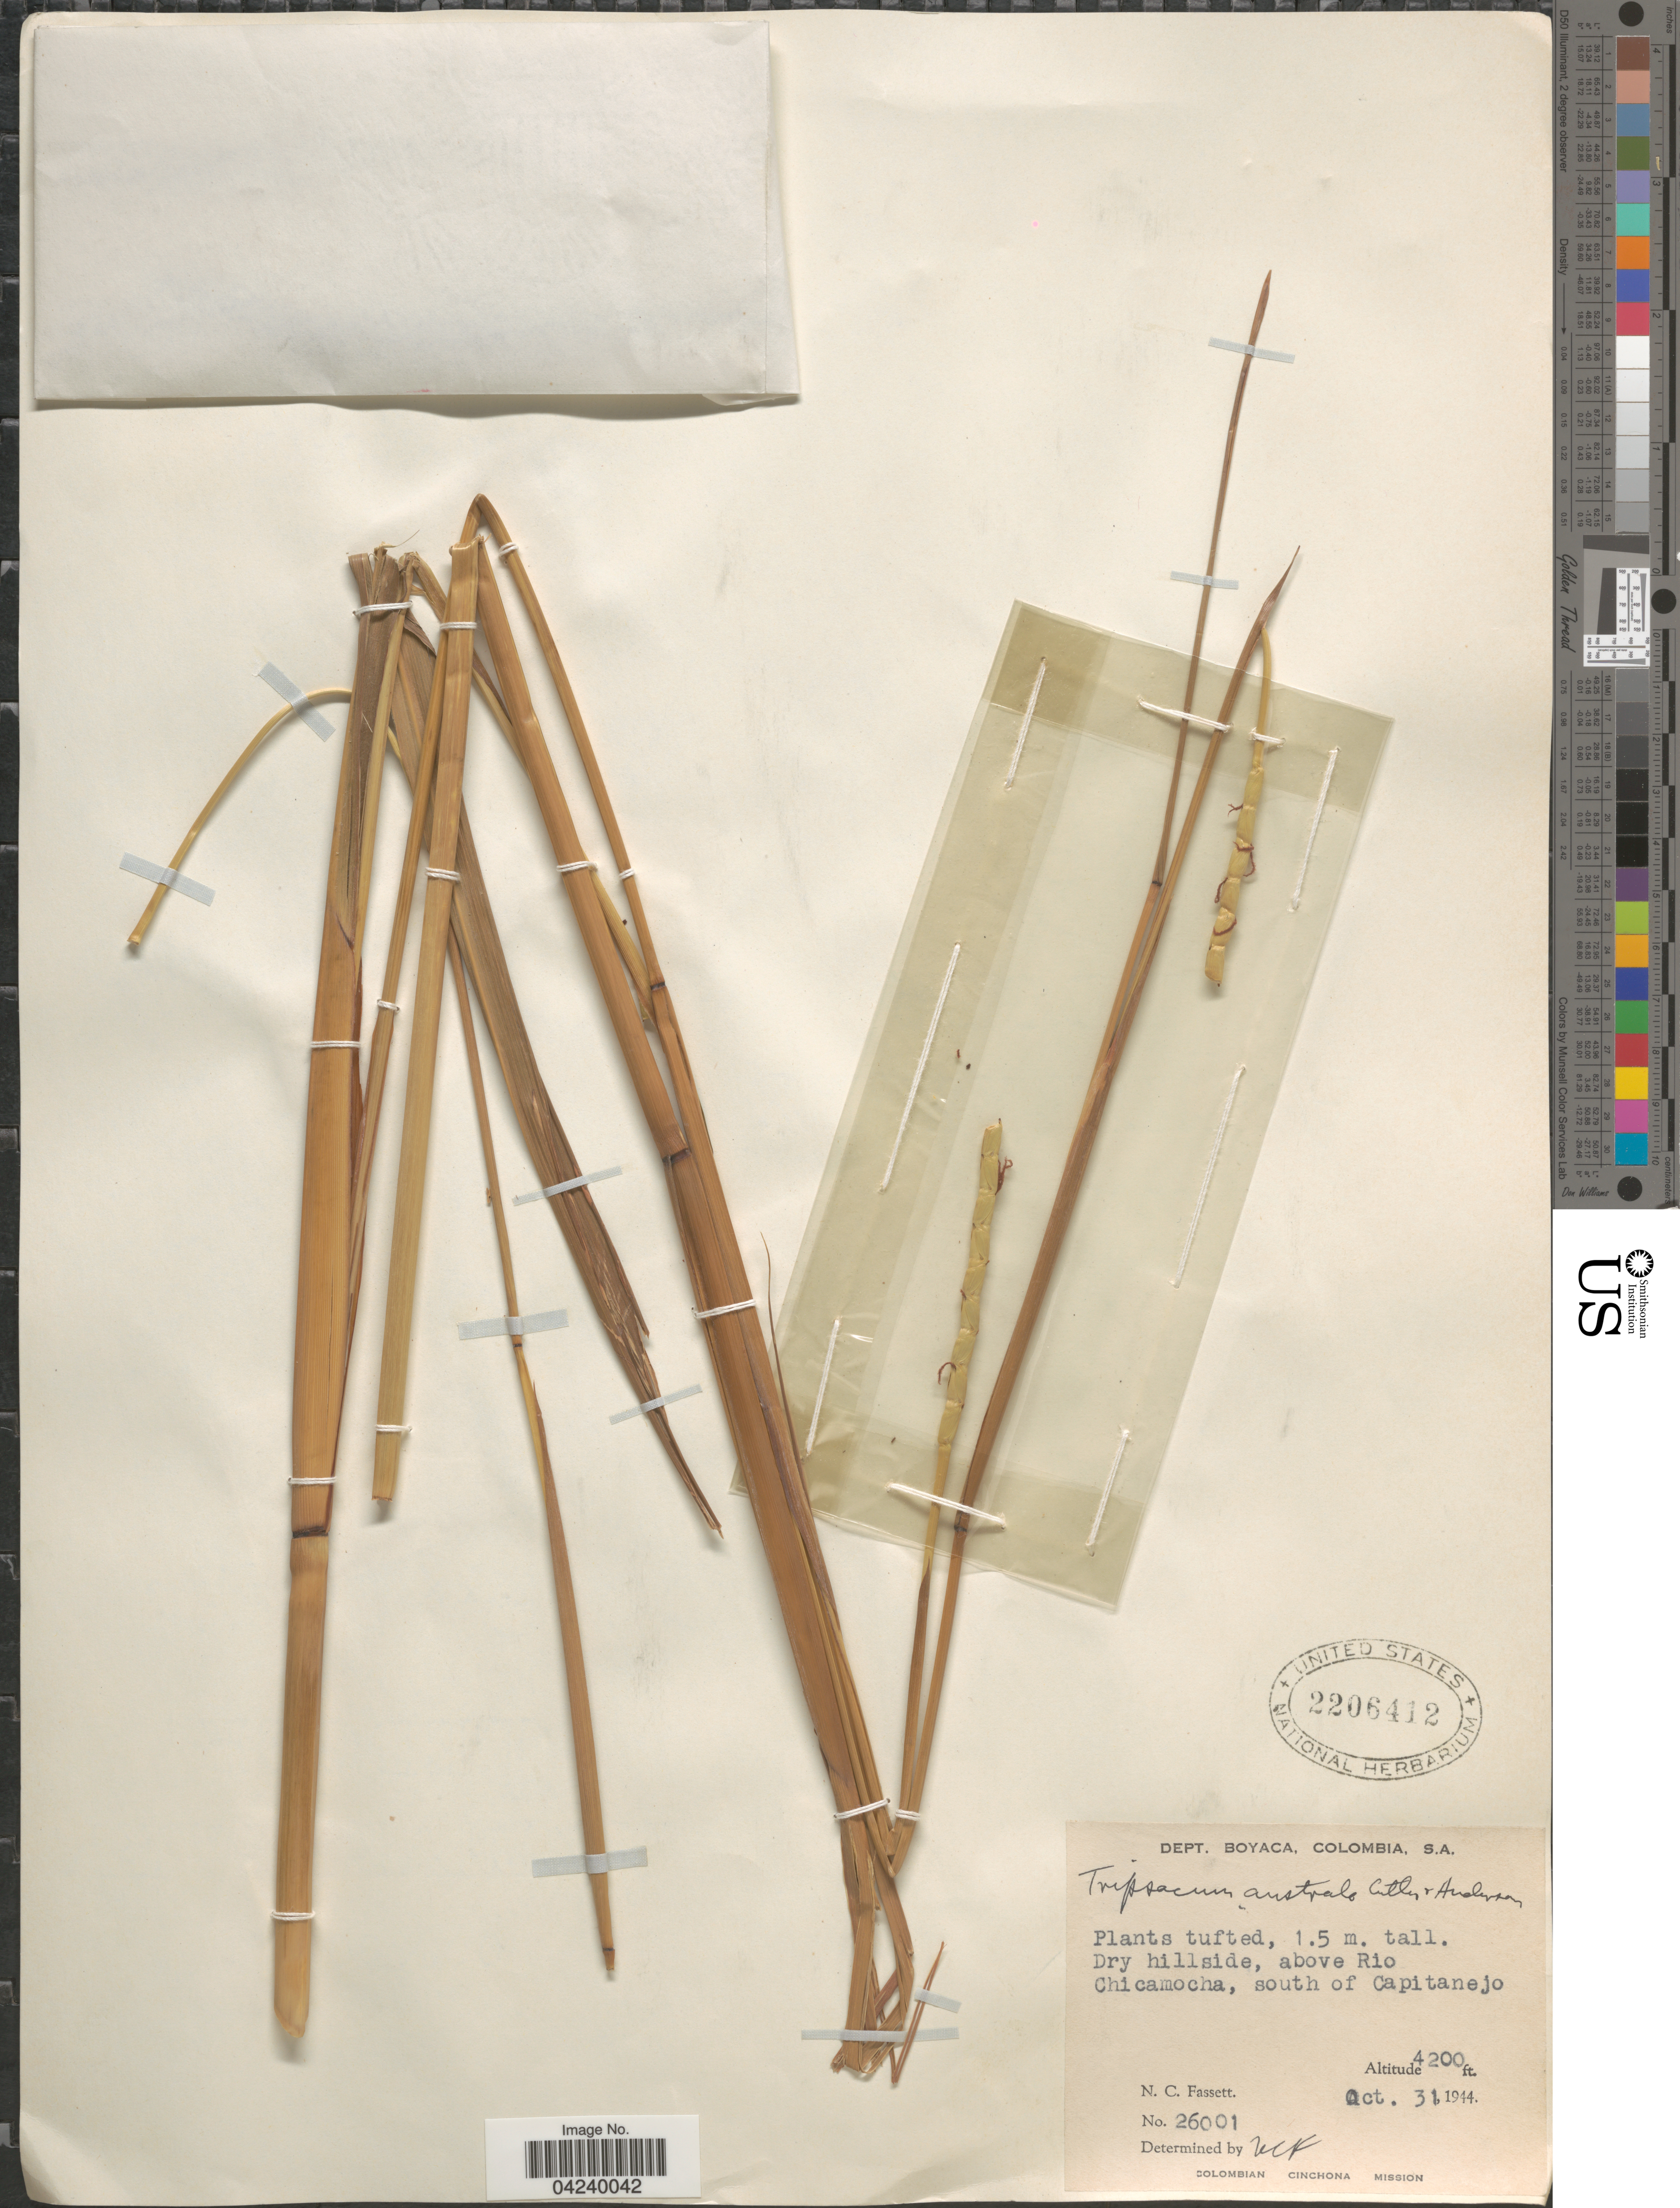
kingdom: Plantae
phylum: Tracheophyta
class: Liliopsida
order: Poales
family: Poaceae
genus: Tripsacum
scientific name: Tripsacum australe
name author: H.C. Cutler & E.S. Anderson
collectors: N. C. Fassett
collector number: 26001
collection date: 1944-10-31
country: Colombia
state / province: Boyacá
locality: Dept. Boyaca. Dry hillside, above Rio Chicamocha, south of Capitanejo. Colombian Cinchona Mission.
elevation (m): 1280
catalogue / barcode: US 2206412